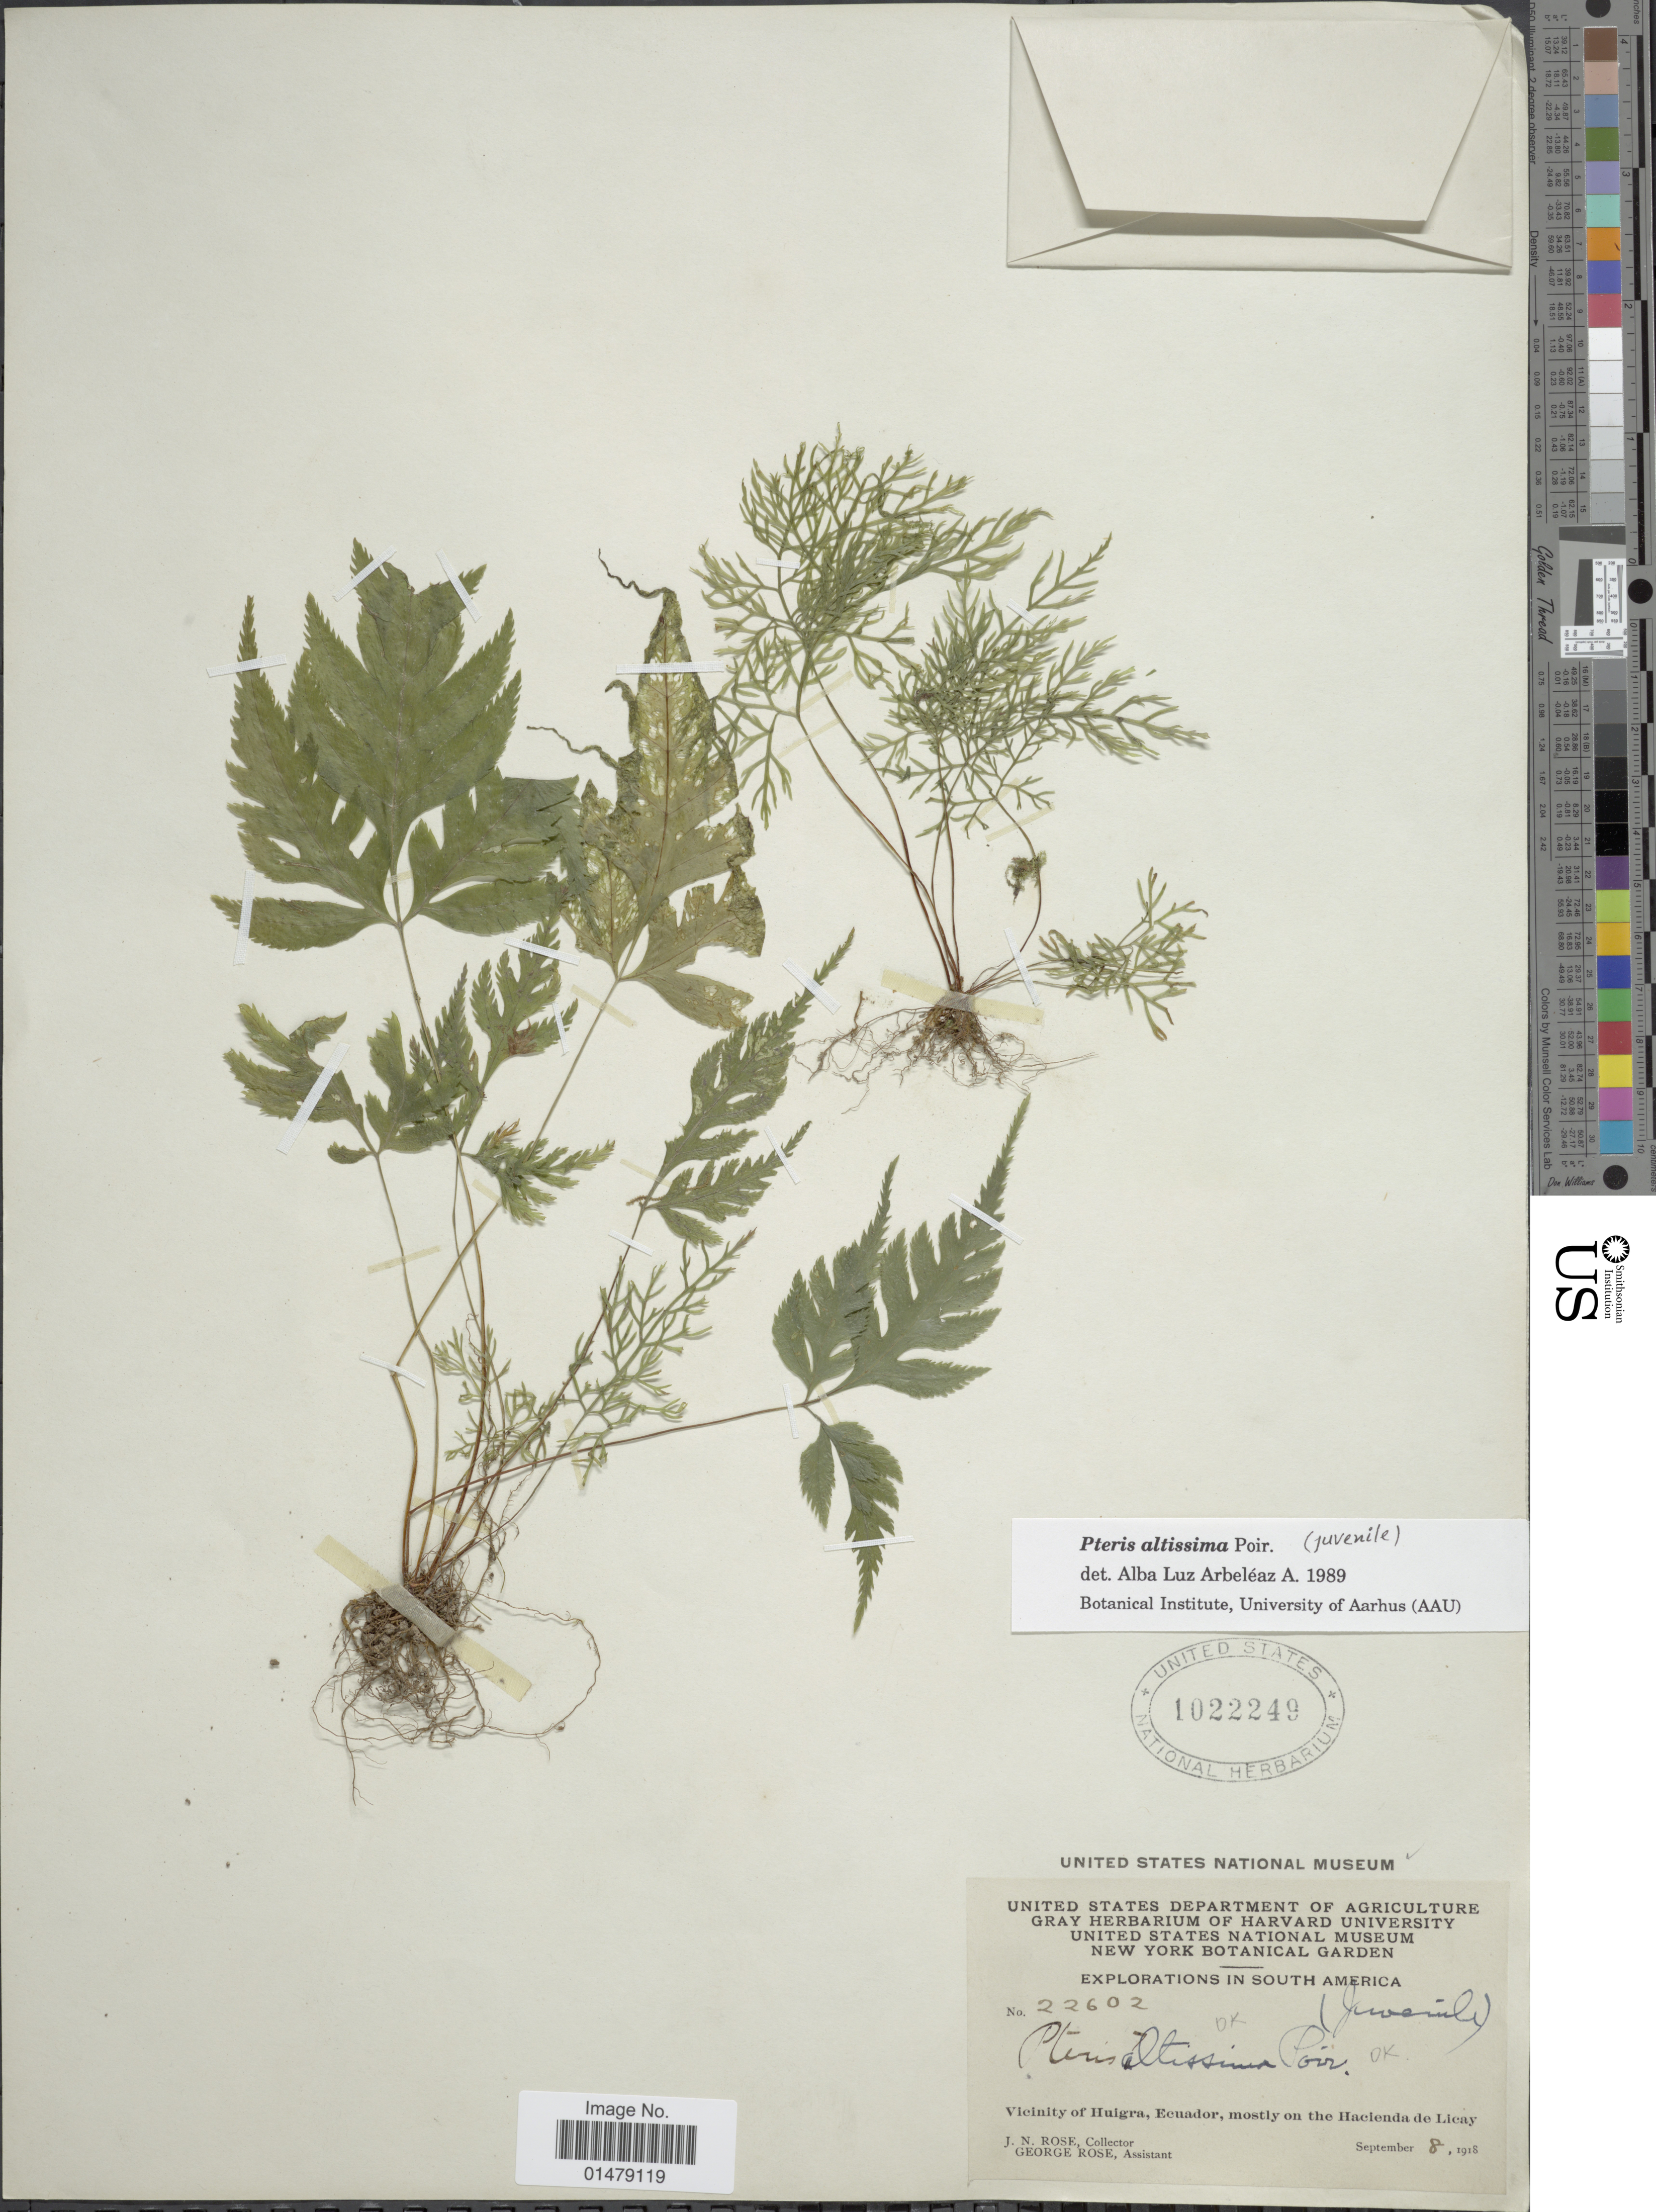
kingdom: Plantae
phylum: Tracheophyta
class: Polypodiopsida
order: Polypodiales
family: Pteridaceae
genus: Pteris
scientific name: Pteris altissima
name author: Poir.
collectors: J. N. Rose & G. Rose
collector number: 22602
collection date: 1918-09-08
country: Ecuador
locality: Vicinity of Huigra, mostly on the Hacienda de Licay.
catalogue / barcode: US 1022249